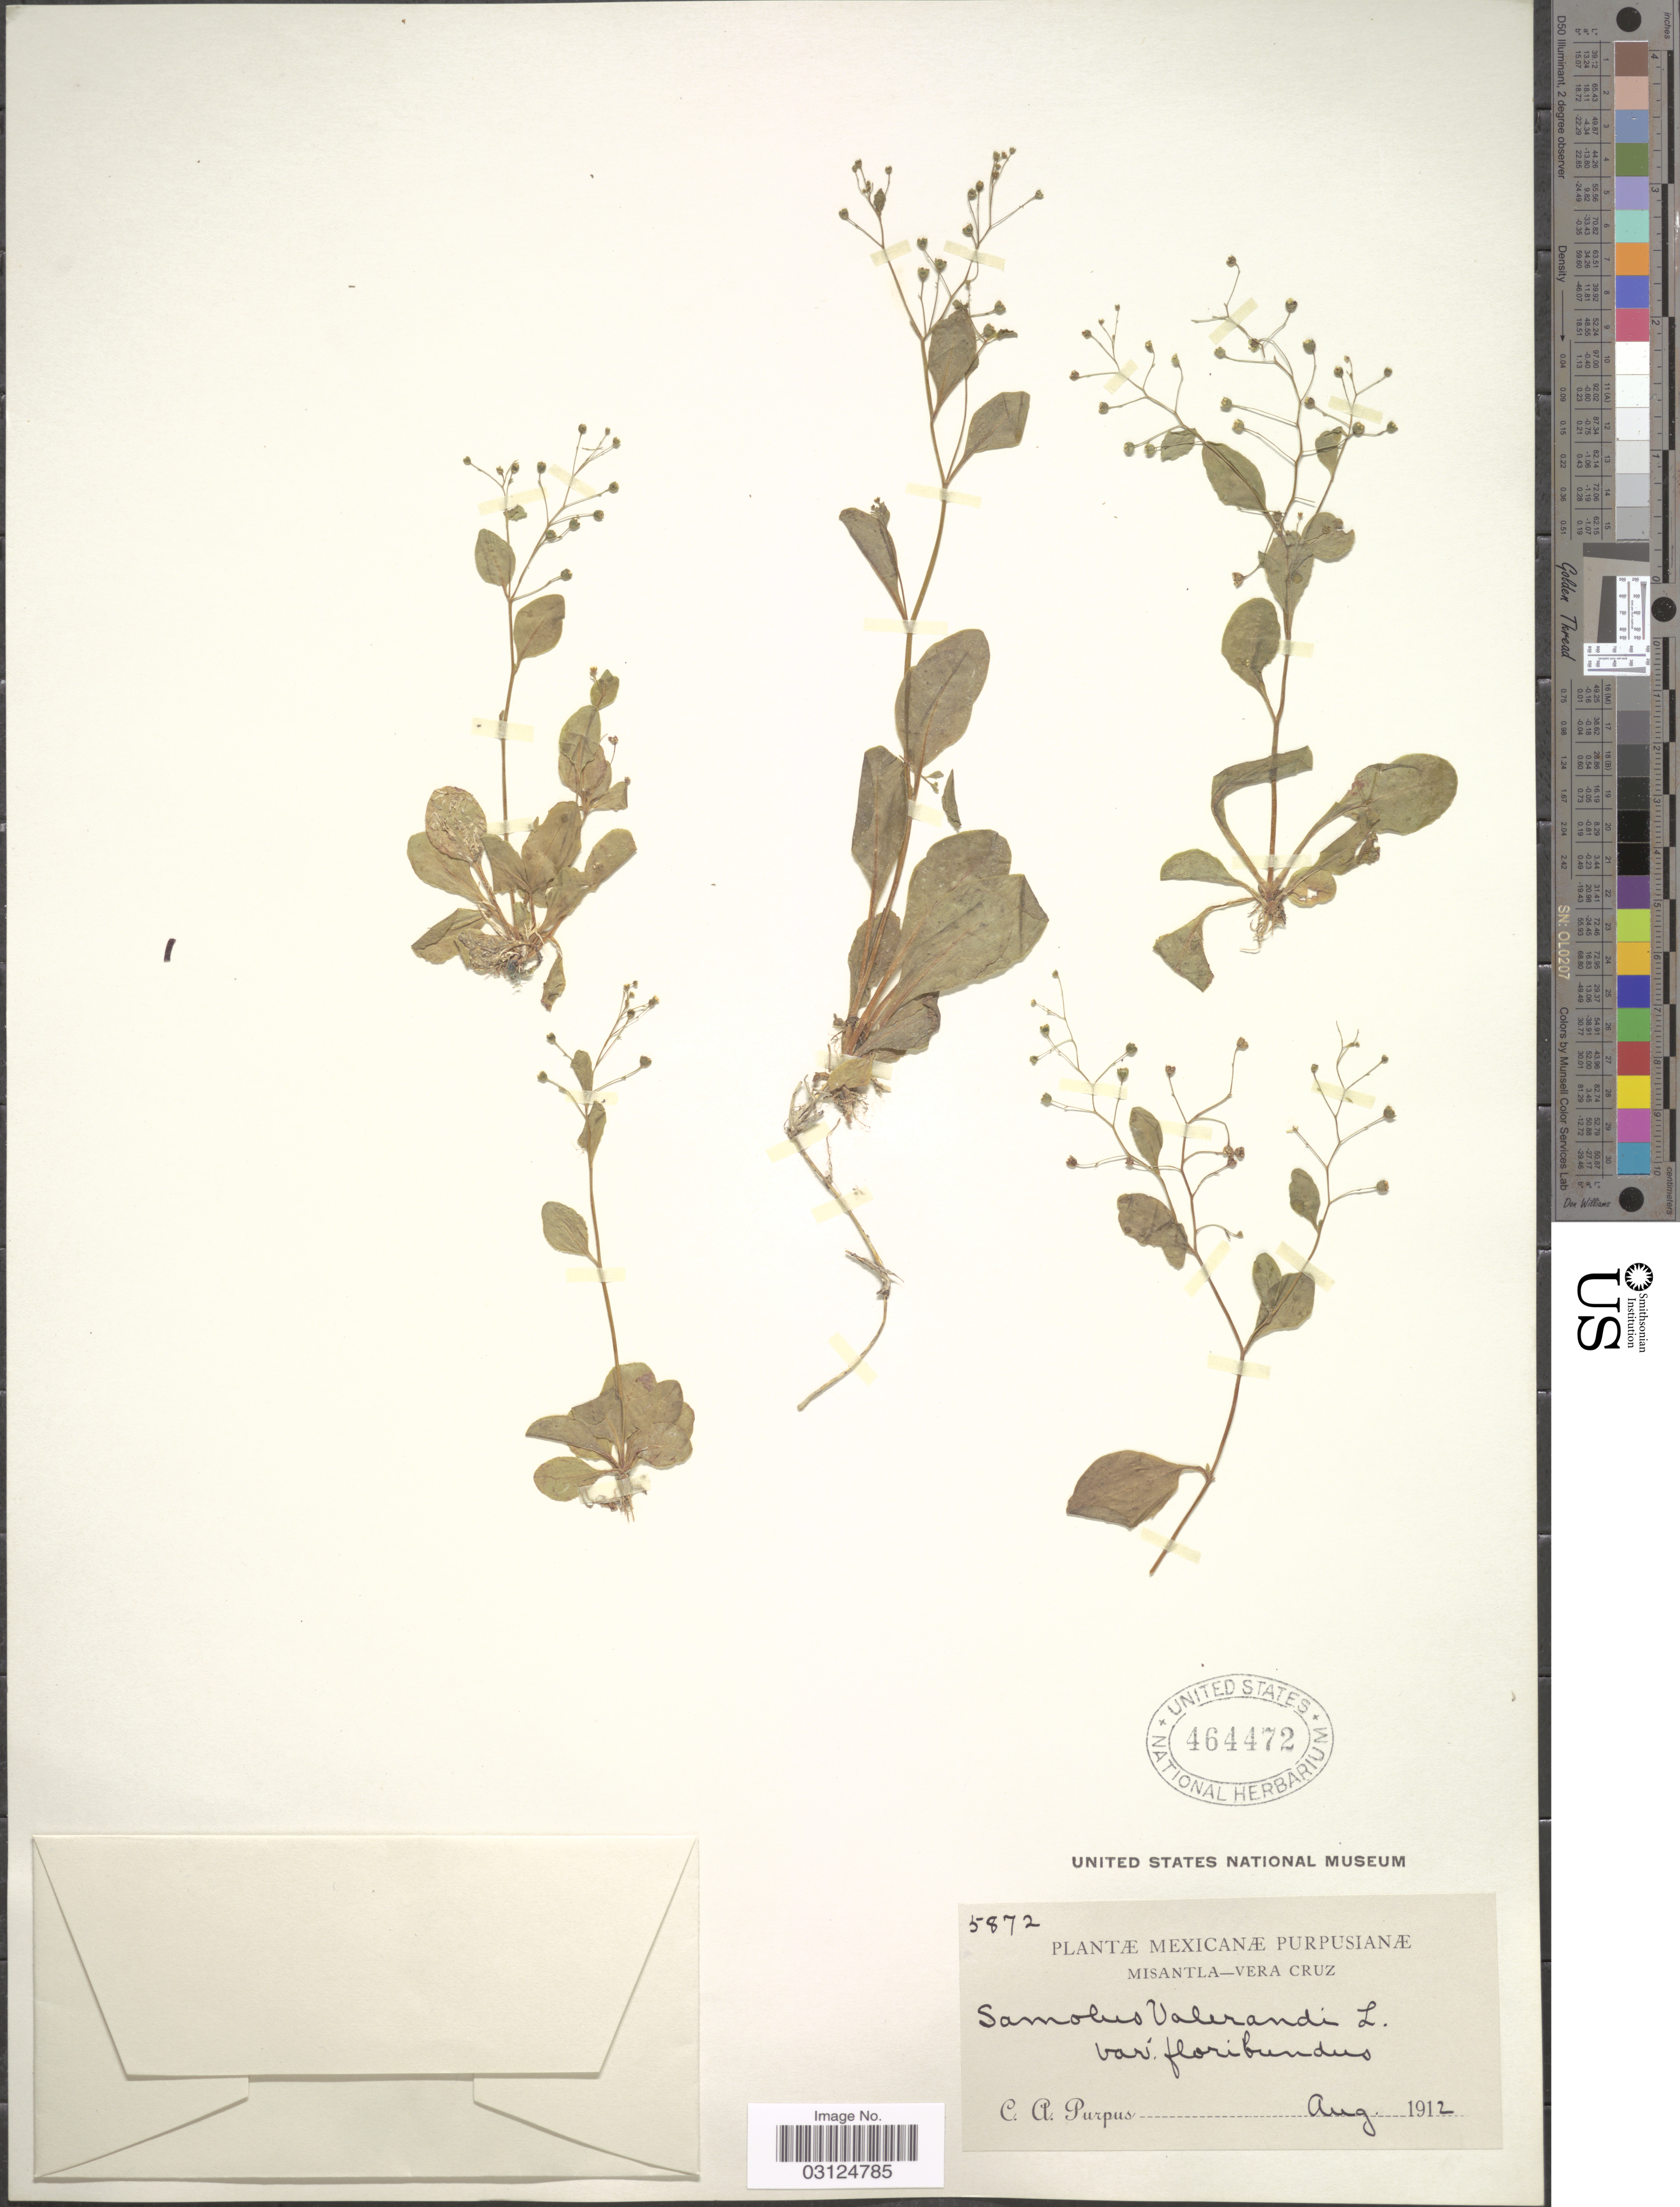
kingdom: Plantae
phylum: Tracheophyta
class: Magnoliopsida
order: Ericales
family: Primulaceae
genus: Samolus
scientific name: Samolus valerandi var. floribundus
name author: (Kunth) R. Knuth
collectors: C. A. Purpus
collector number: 5872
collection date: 1912-08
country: Mexico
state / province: Veracruz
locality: Misantla - Vera Cruz.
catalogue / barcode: US 464472